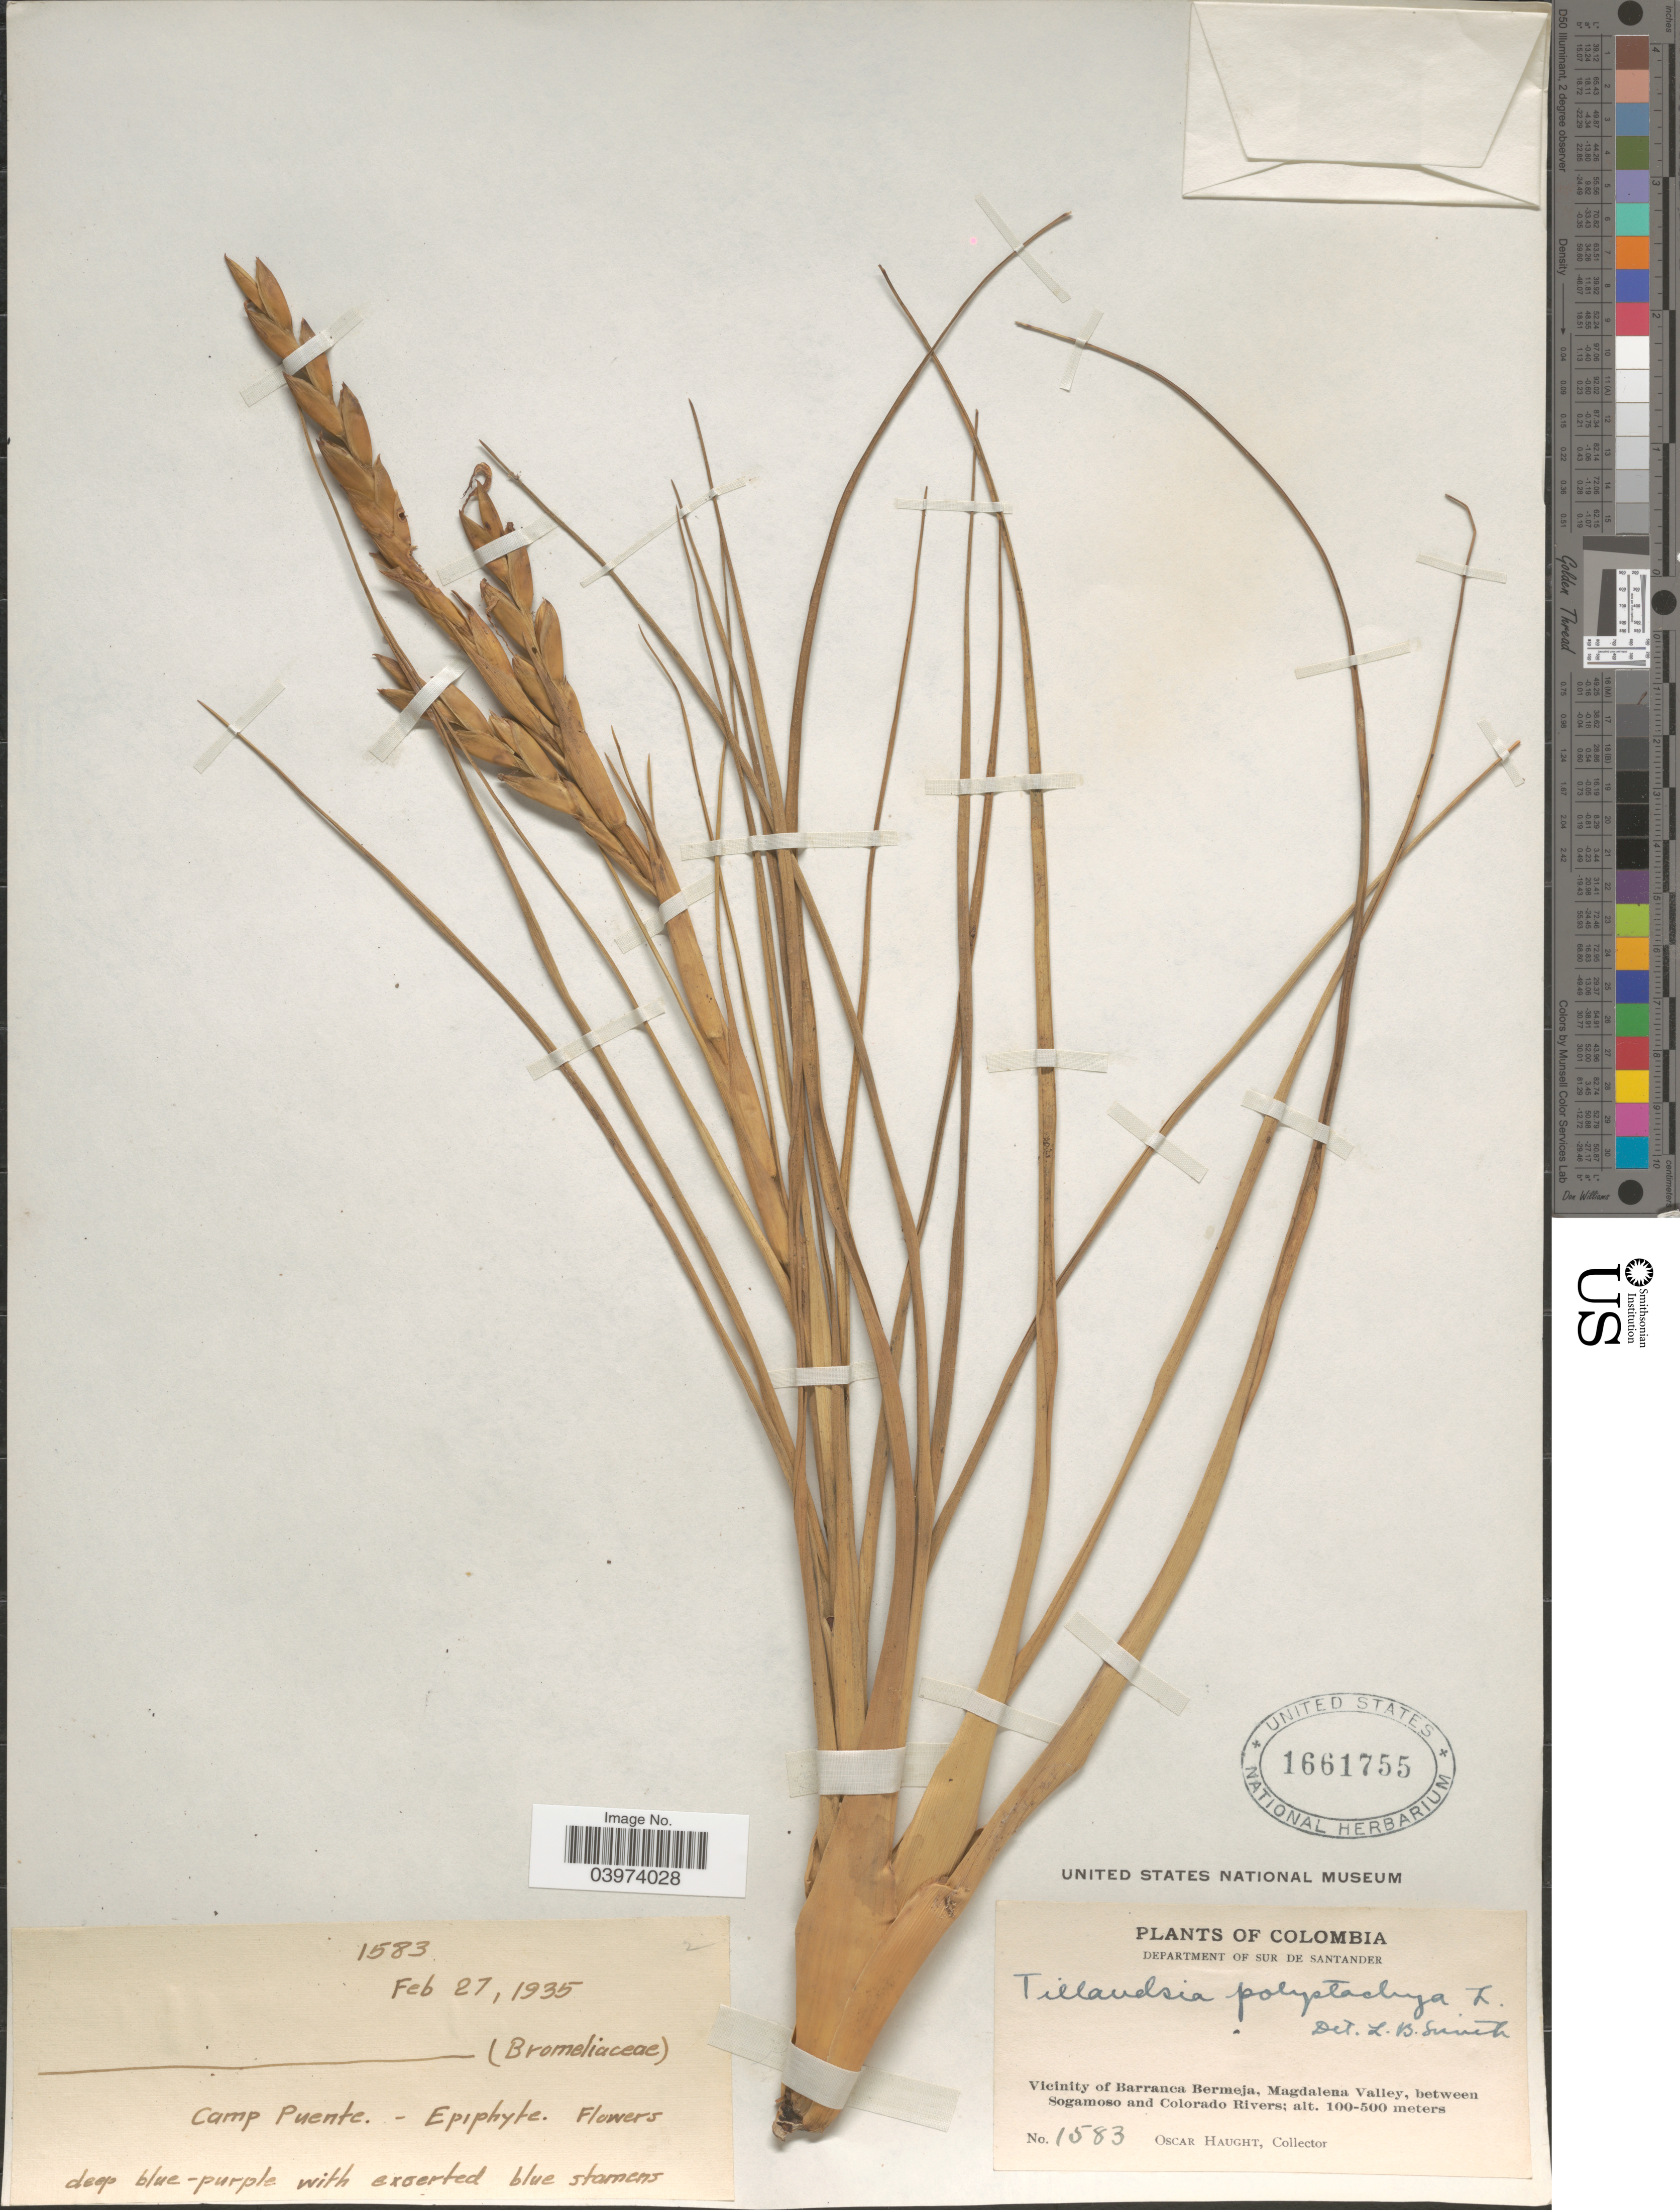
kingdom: Plantae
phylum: Tracheophyta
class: Liliopsida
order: Poales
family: Bromeliaceae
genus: Tillandsia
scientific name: Tillandsia polystachia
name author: (L.) L.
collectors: O. L. Haught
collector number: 1583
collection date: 1935-02-27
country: Colombia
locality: Department of Sur de Santander. Vicinity of Barranca Bermeja, Magdalena Valley, between Sogamoso and Colorado Rivers.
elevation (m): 100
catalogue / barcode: US 1661755